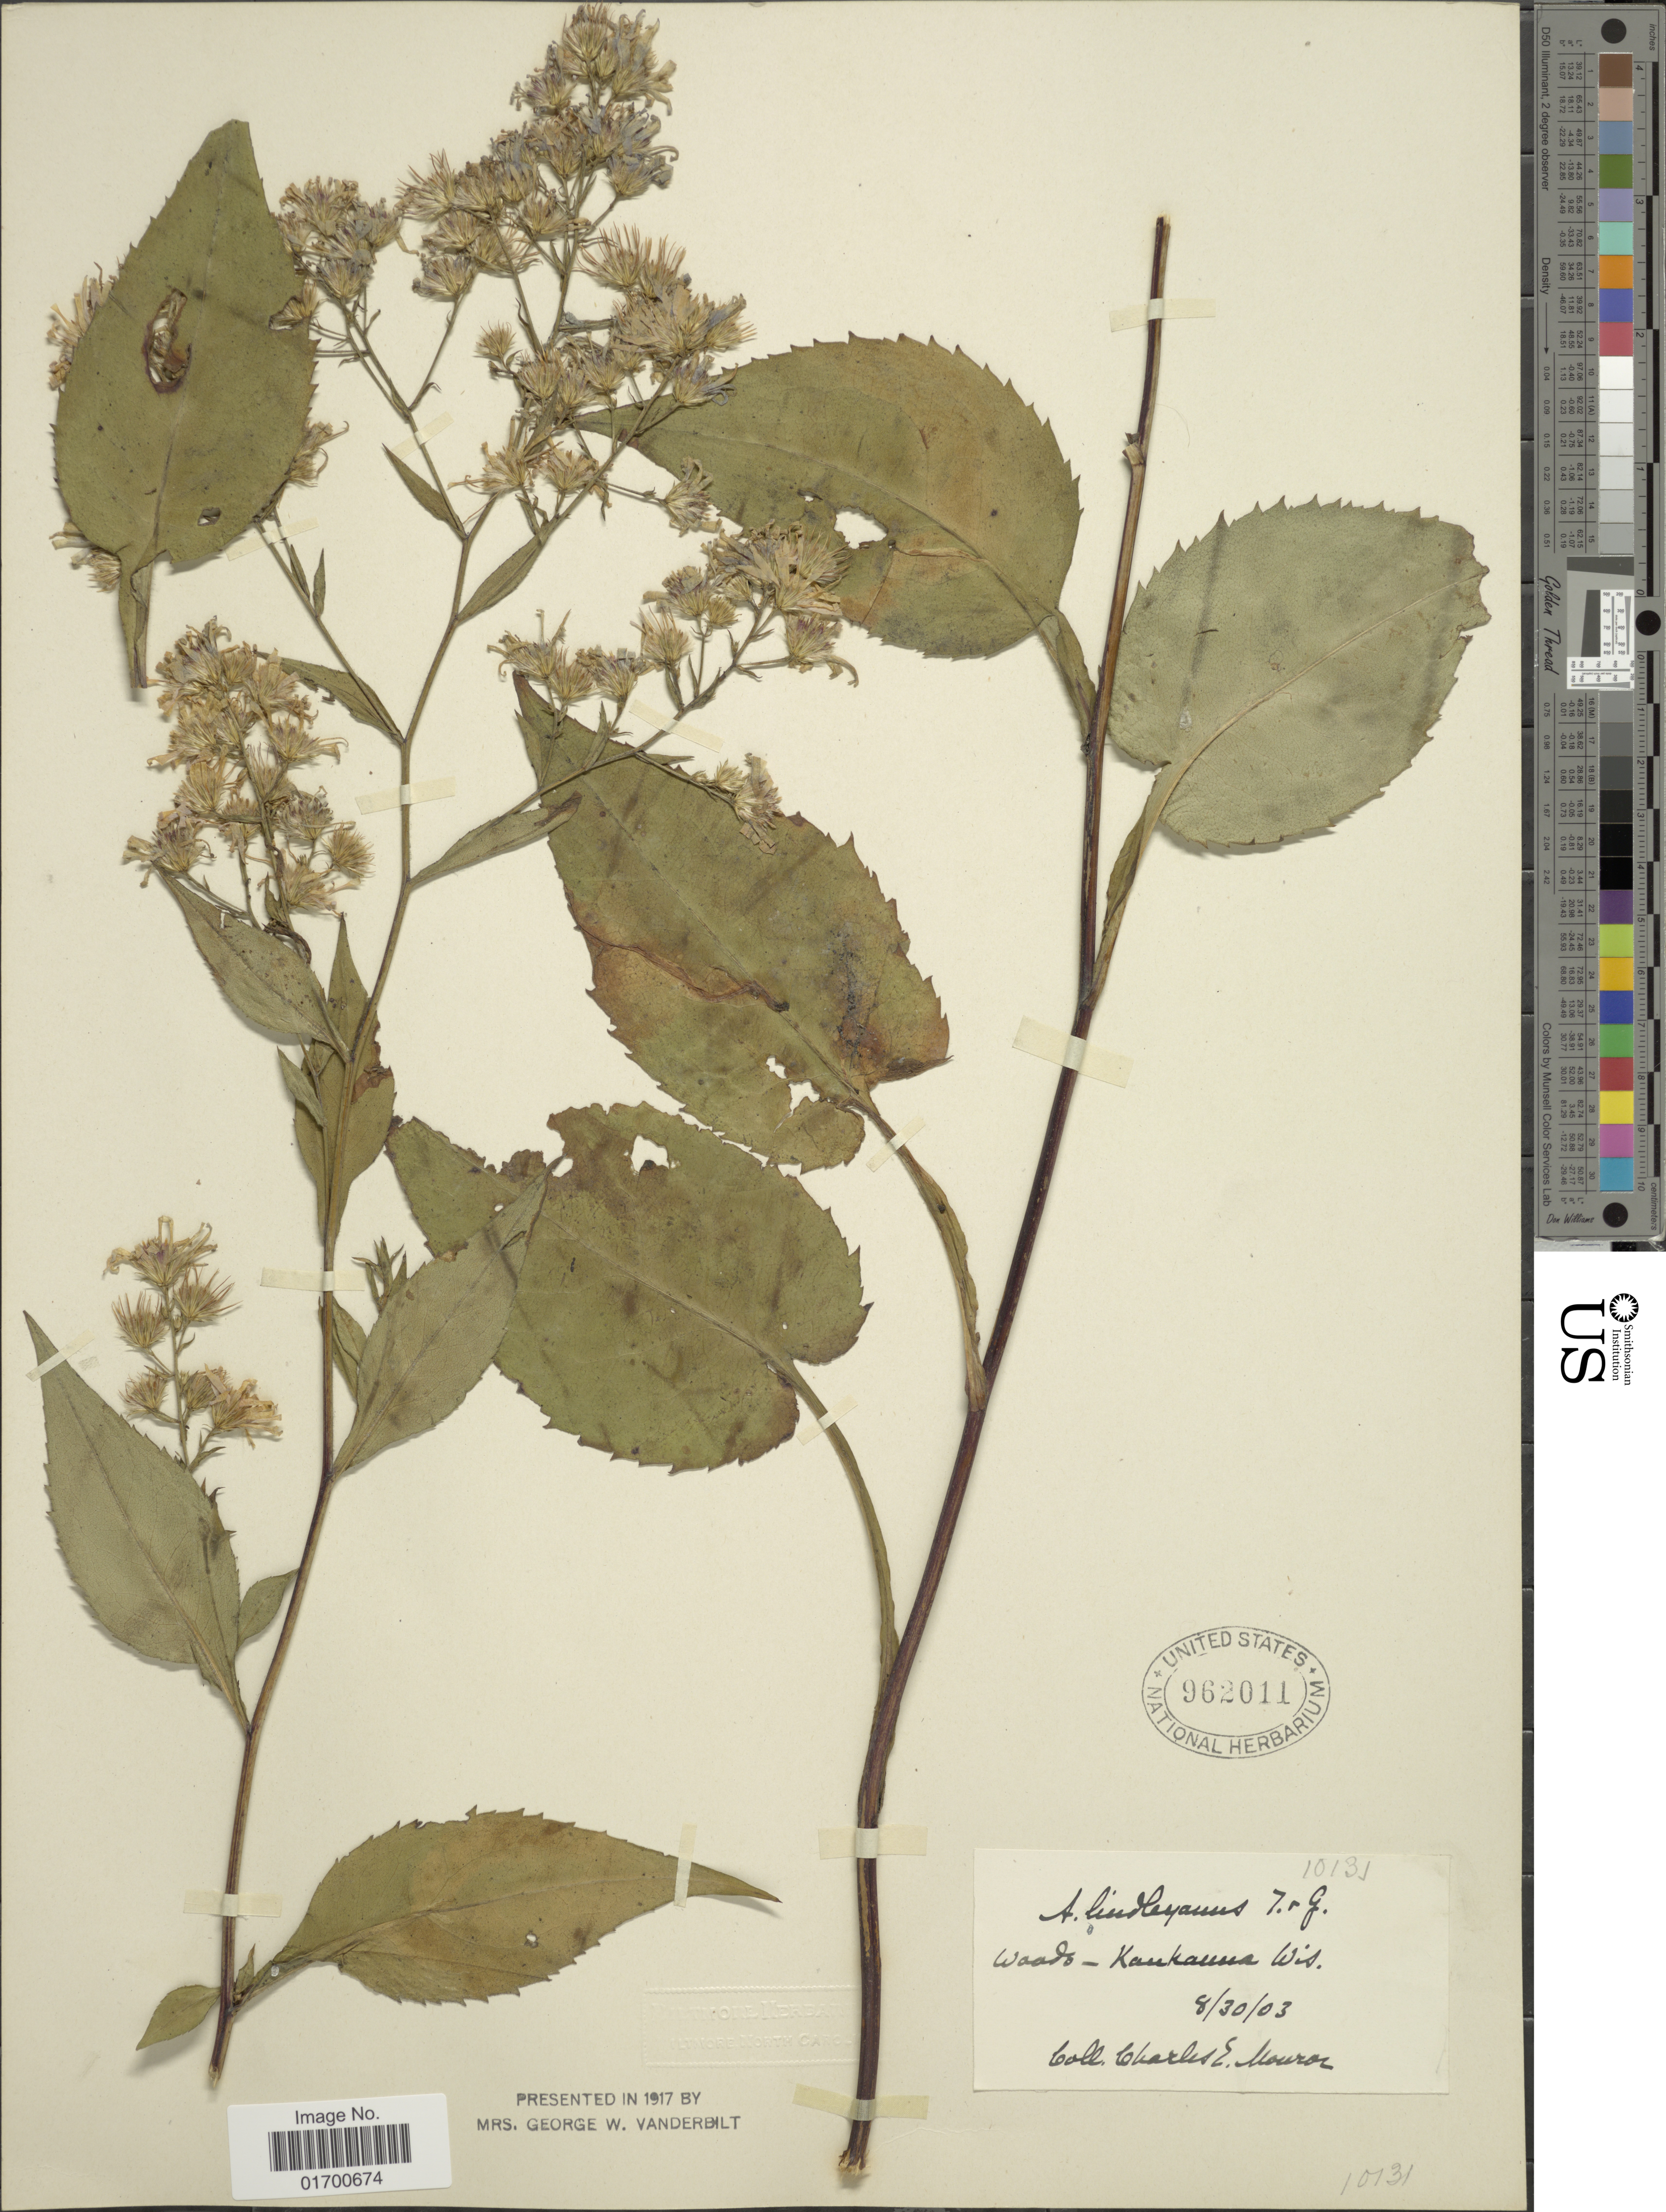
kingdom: Plantae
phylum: Tracheophyta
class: Magnoliopsida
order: Asterales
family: Asteraceae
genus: Symphyotrichum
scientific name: Symphyotrichum ciliolatum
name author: (Lindl.) Á. Löve & D. Löve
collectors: C. Monroe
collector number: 10131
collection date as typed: Transcribed d/m/y: 30/8/3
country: United States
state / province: Wisconsin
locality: Woods- Kaukauna Wis.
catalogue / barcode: US 962011